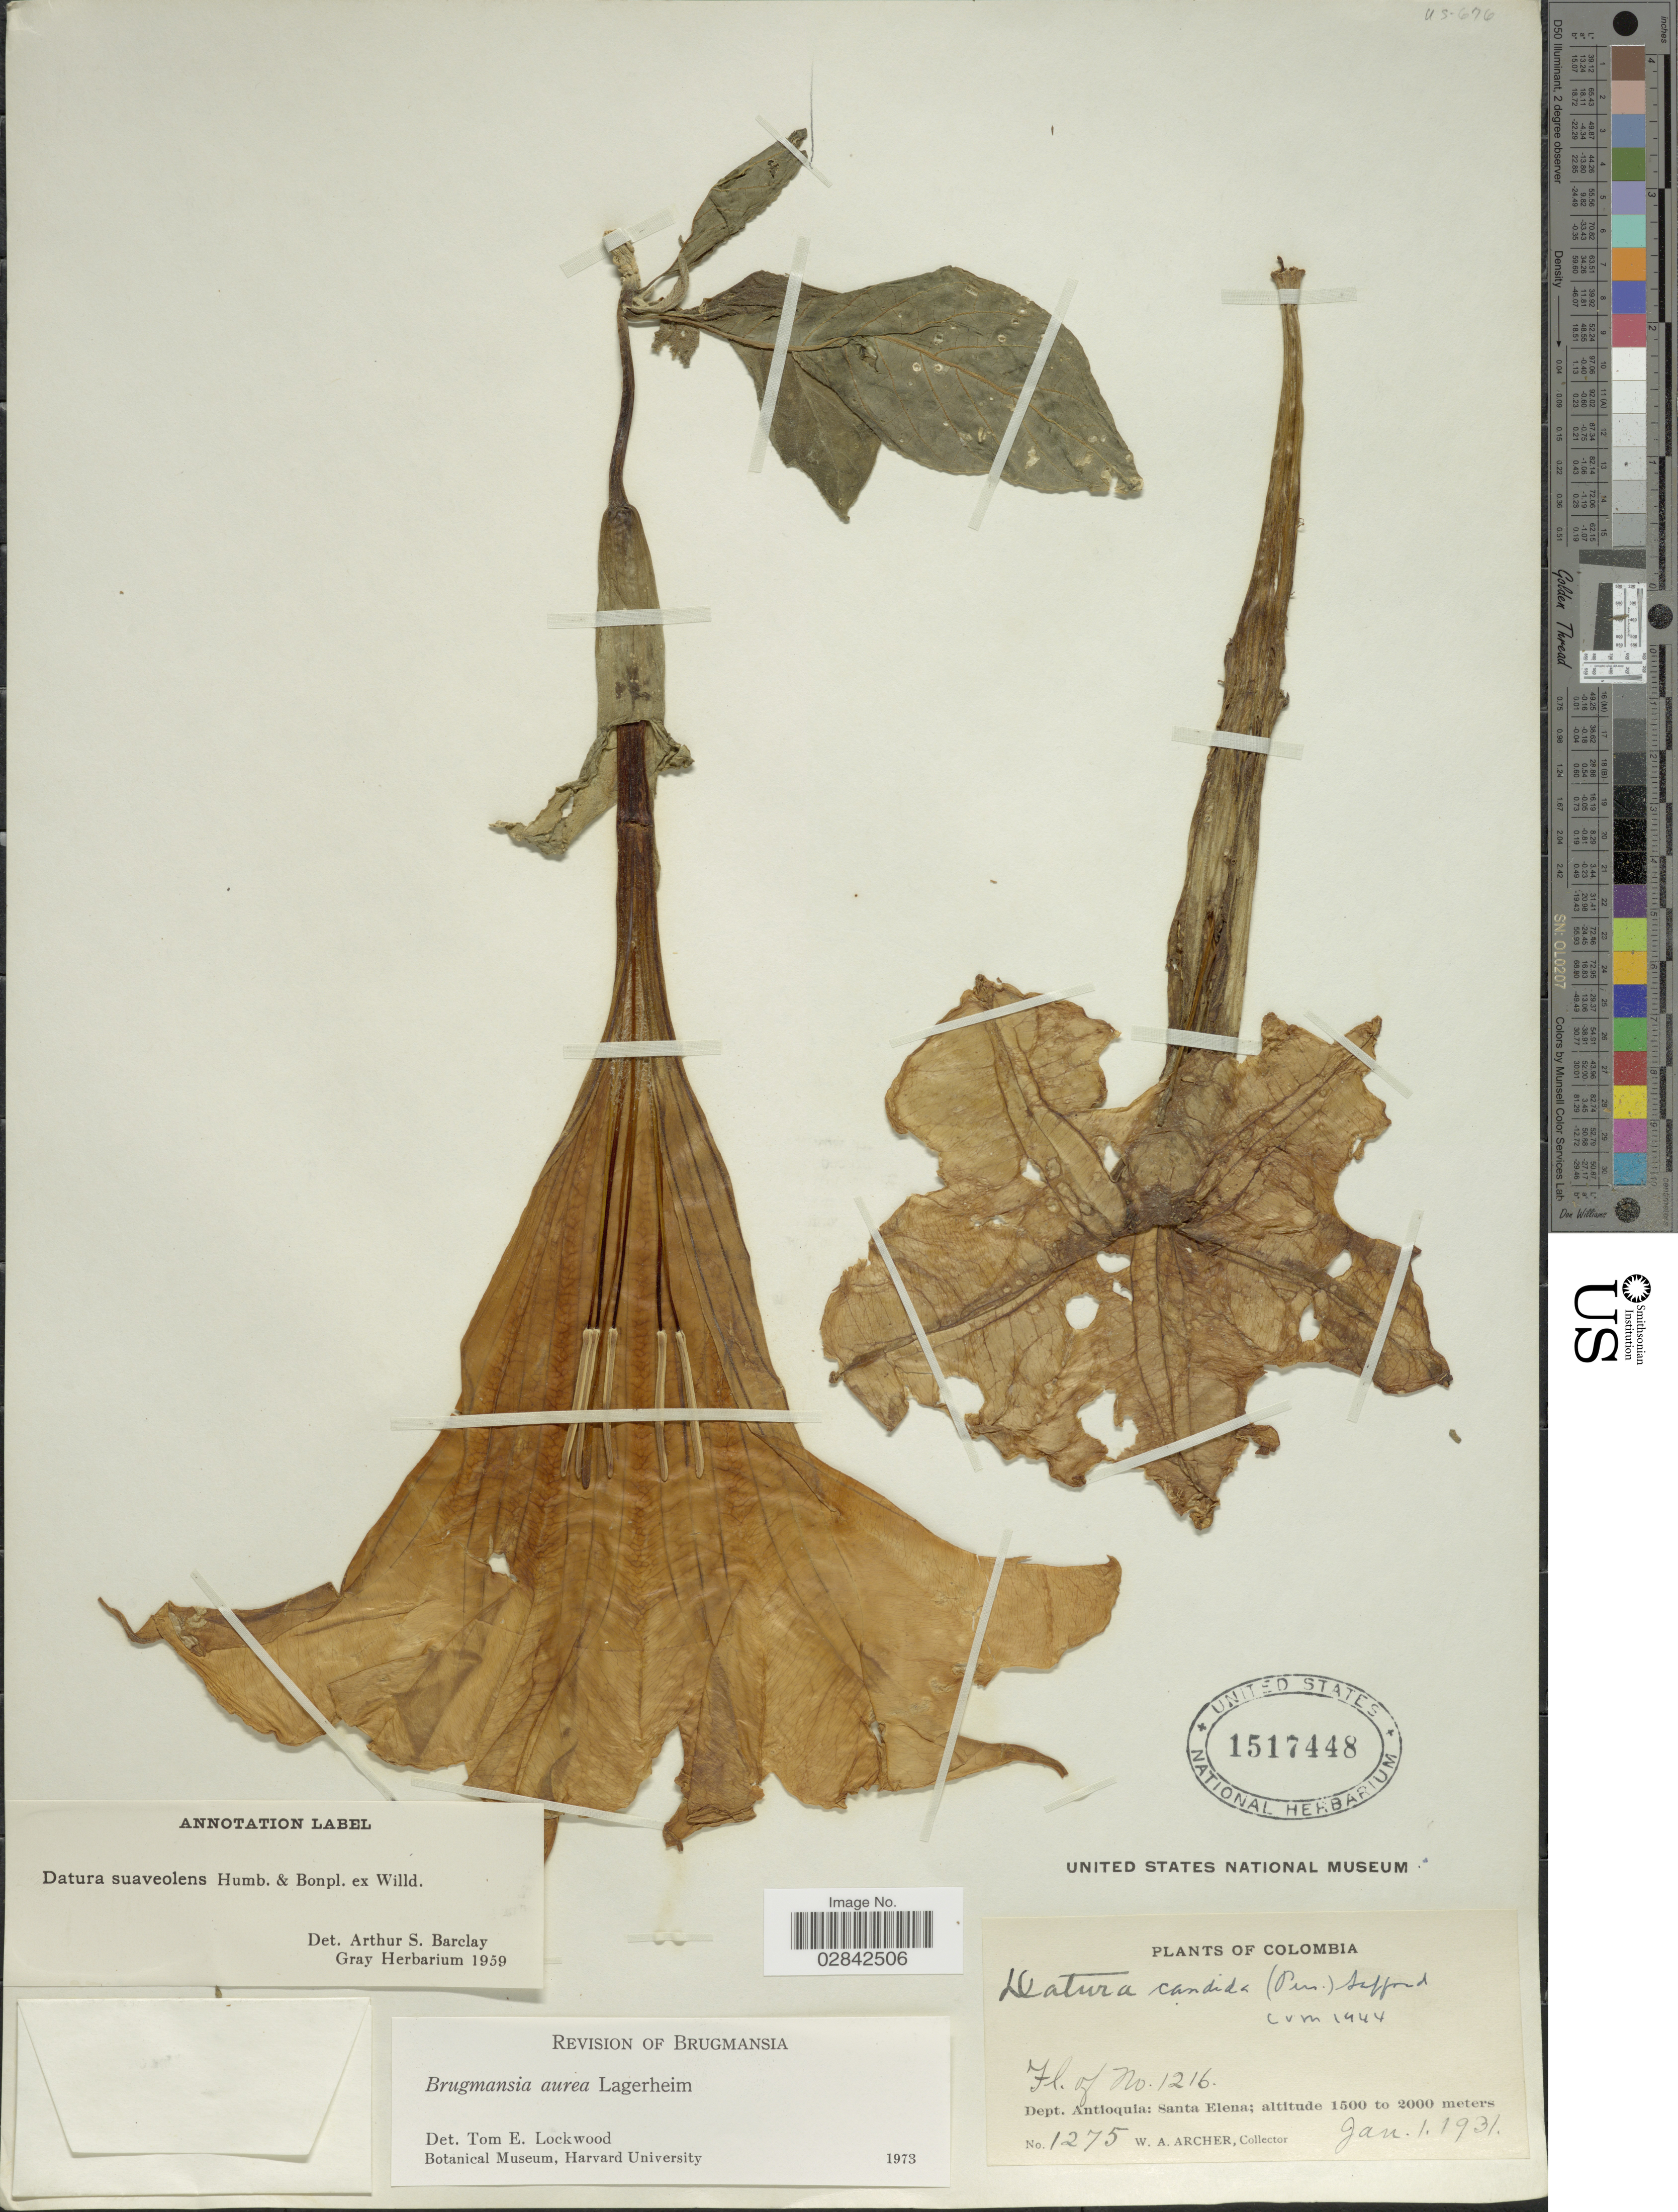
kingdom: Plantae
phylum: Tracheophyta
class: Magnoliopsida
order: Solanales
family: Solanaceae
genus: Brugmansia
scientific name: Brugmansia aurea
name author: Lagerh.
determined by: Lockwood, T. E.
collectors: W. A. Archer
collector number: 1275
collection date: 1931-01-01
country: Colombia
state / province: Antioquia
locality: Dept. Antioquia: Santa Elena.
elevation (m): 1500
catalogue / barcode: US 1517448